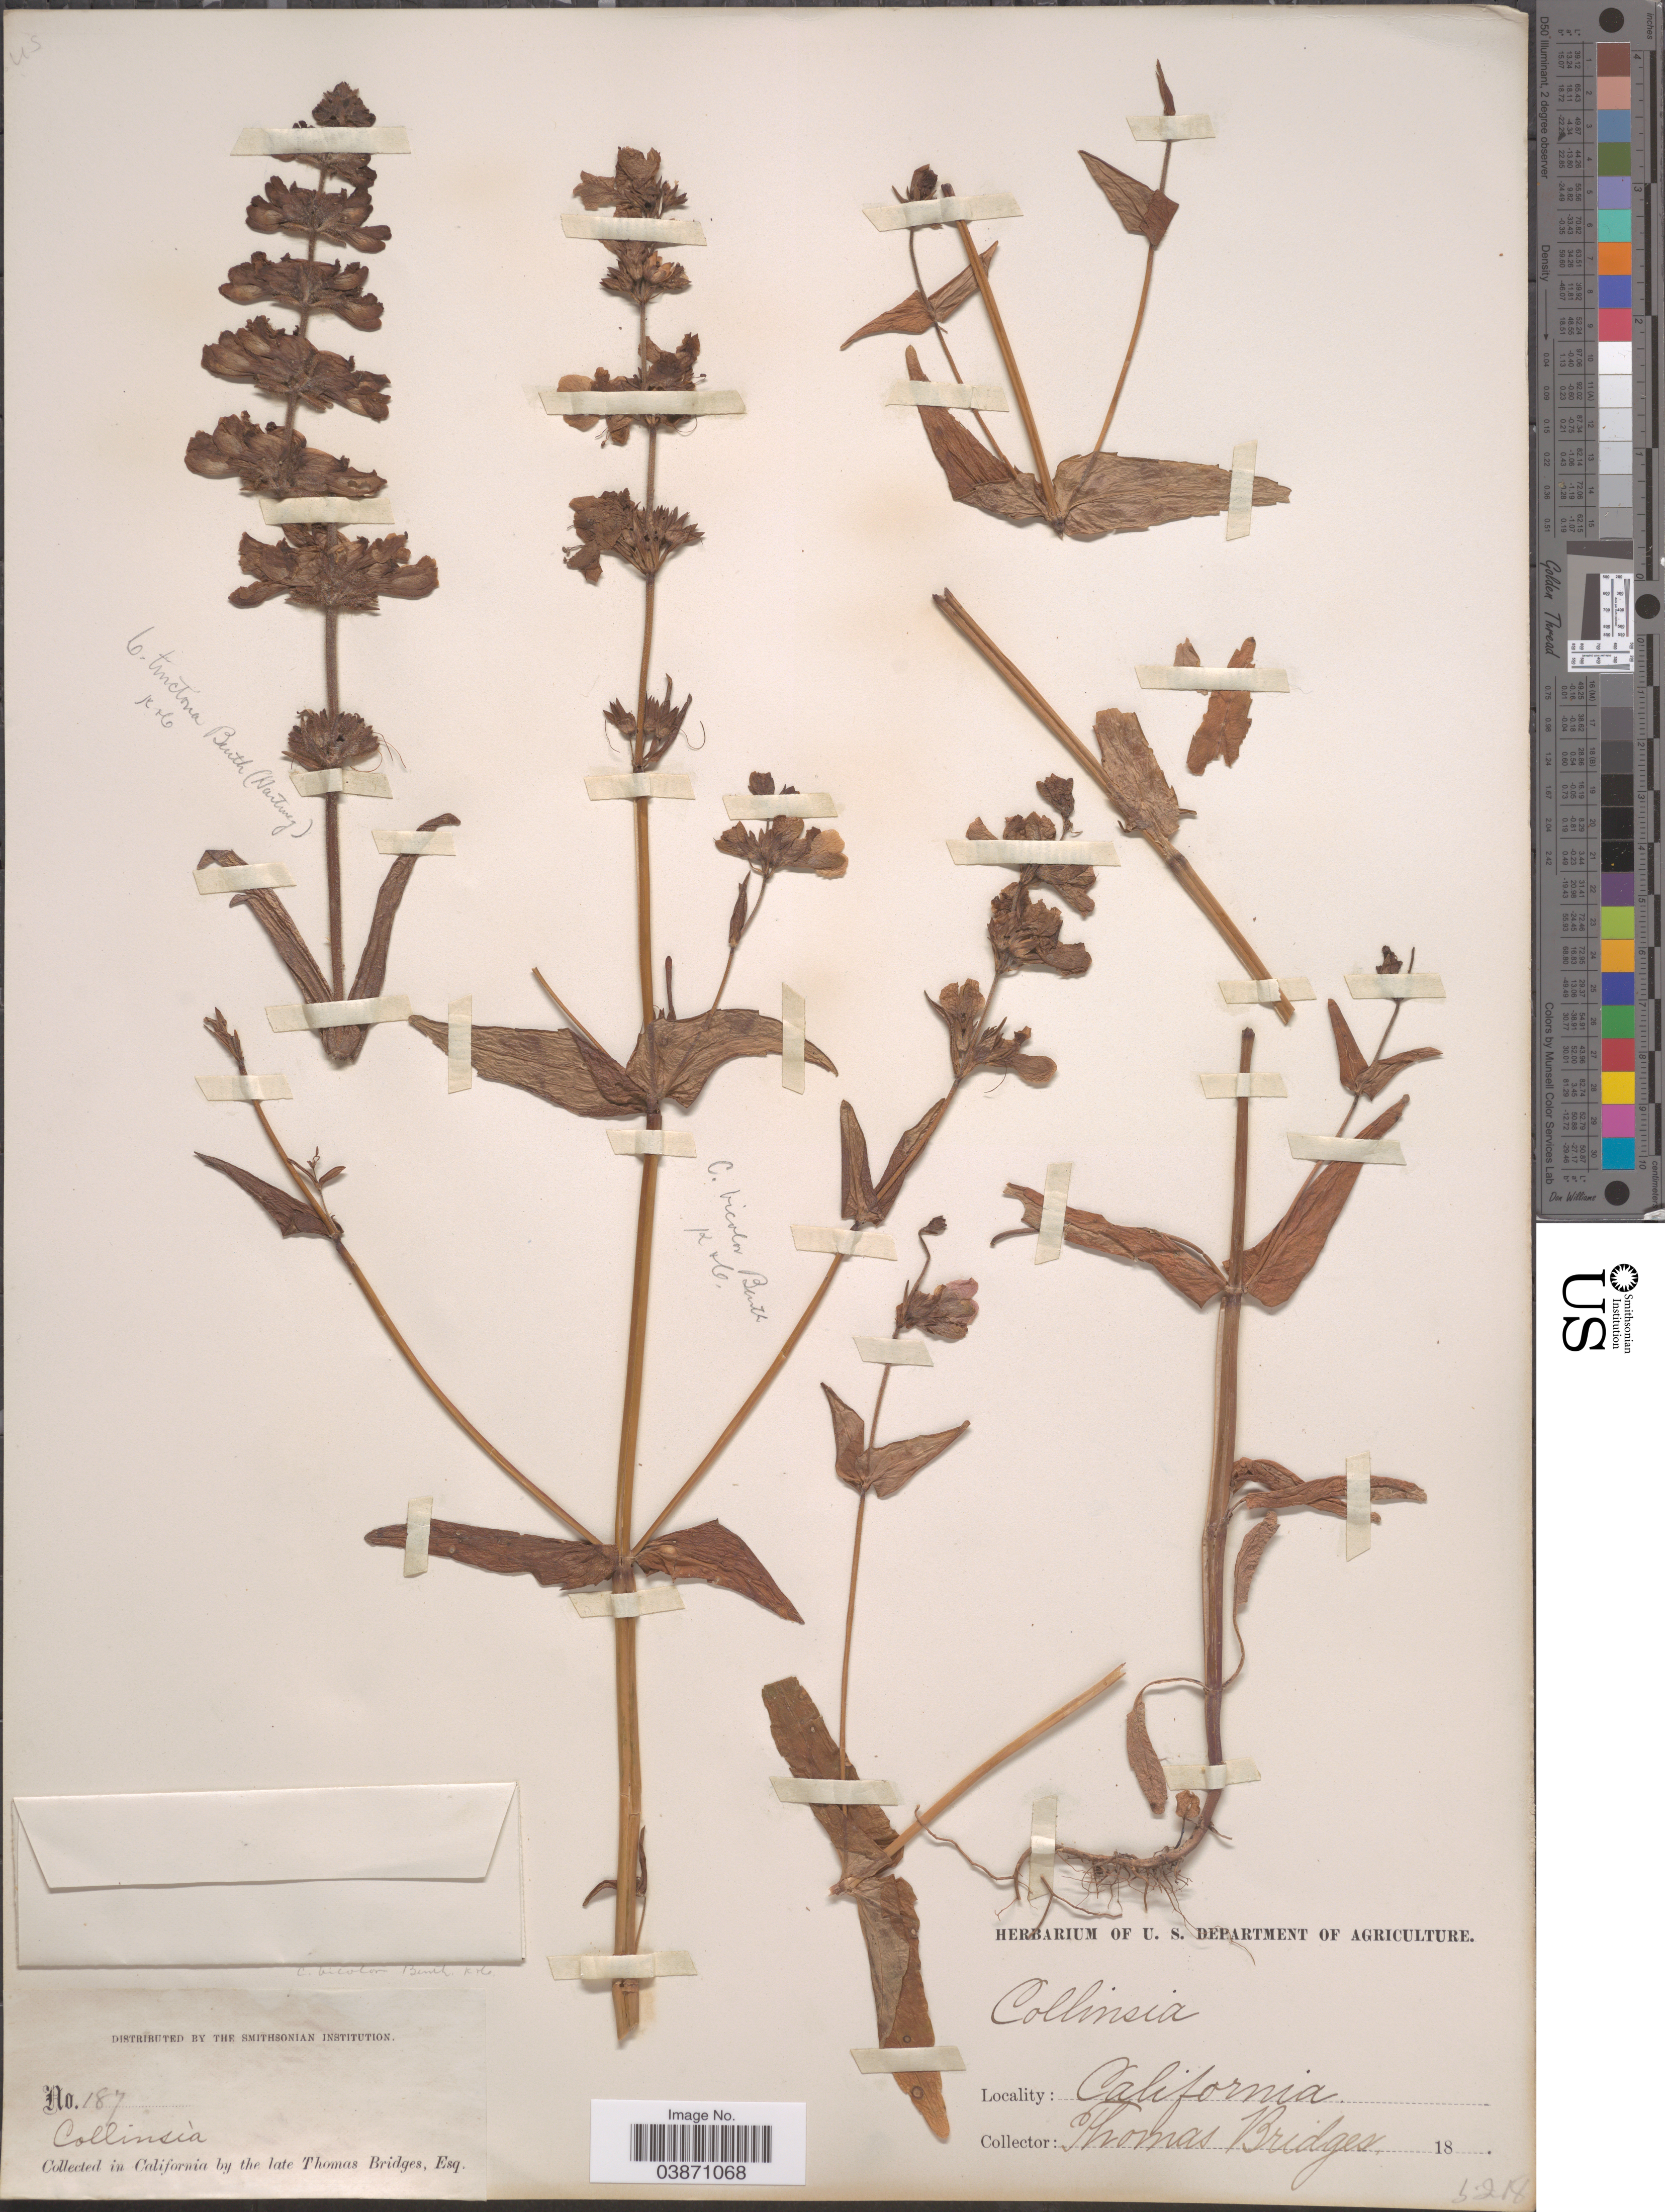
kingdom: Plantae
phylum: Tracheophyta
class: Magnoliopsida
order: Lamiales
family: Plantaginaceae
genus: Collinsia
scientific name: Collinsia bicolor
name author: Raf.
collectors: T. Bridges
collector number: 187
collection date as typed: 18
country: United States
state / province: California